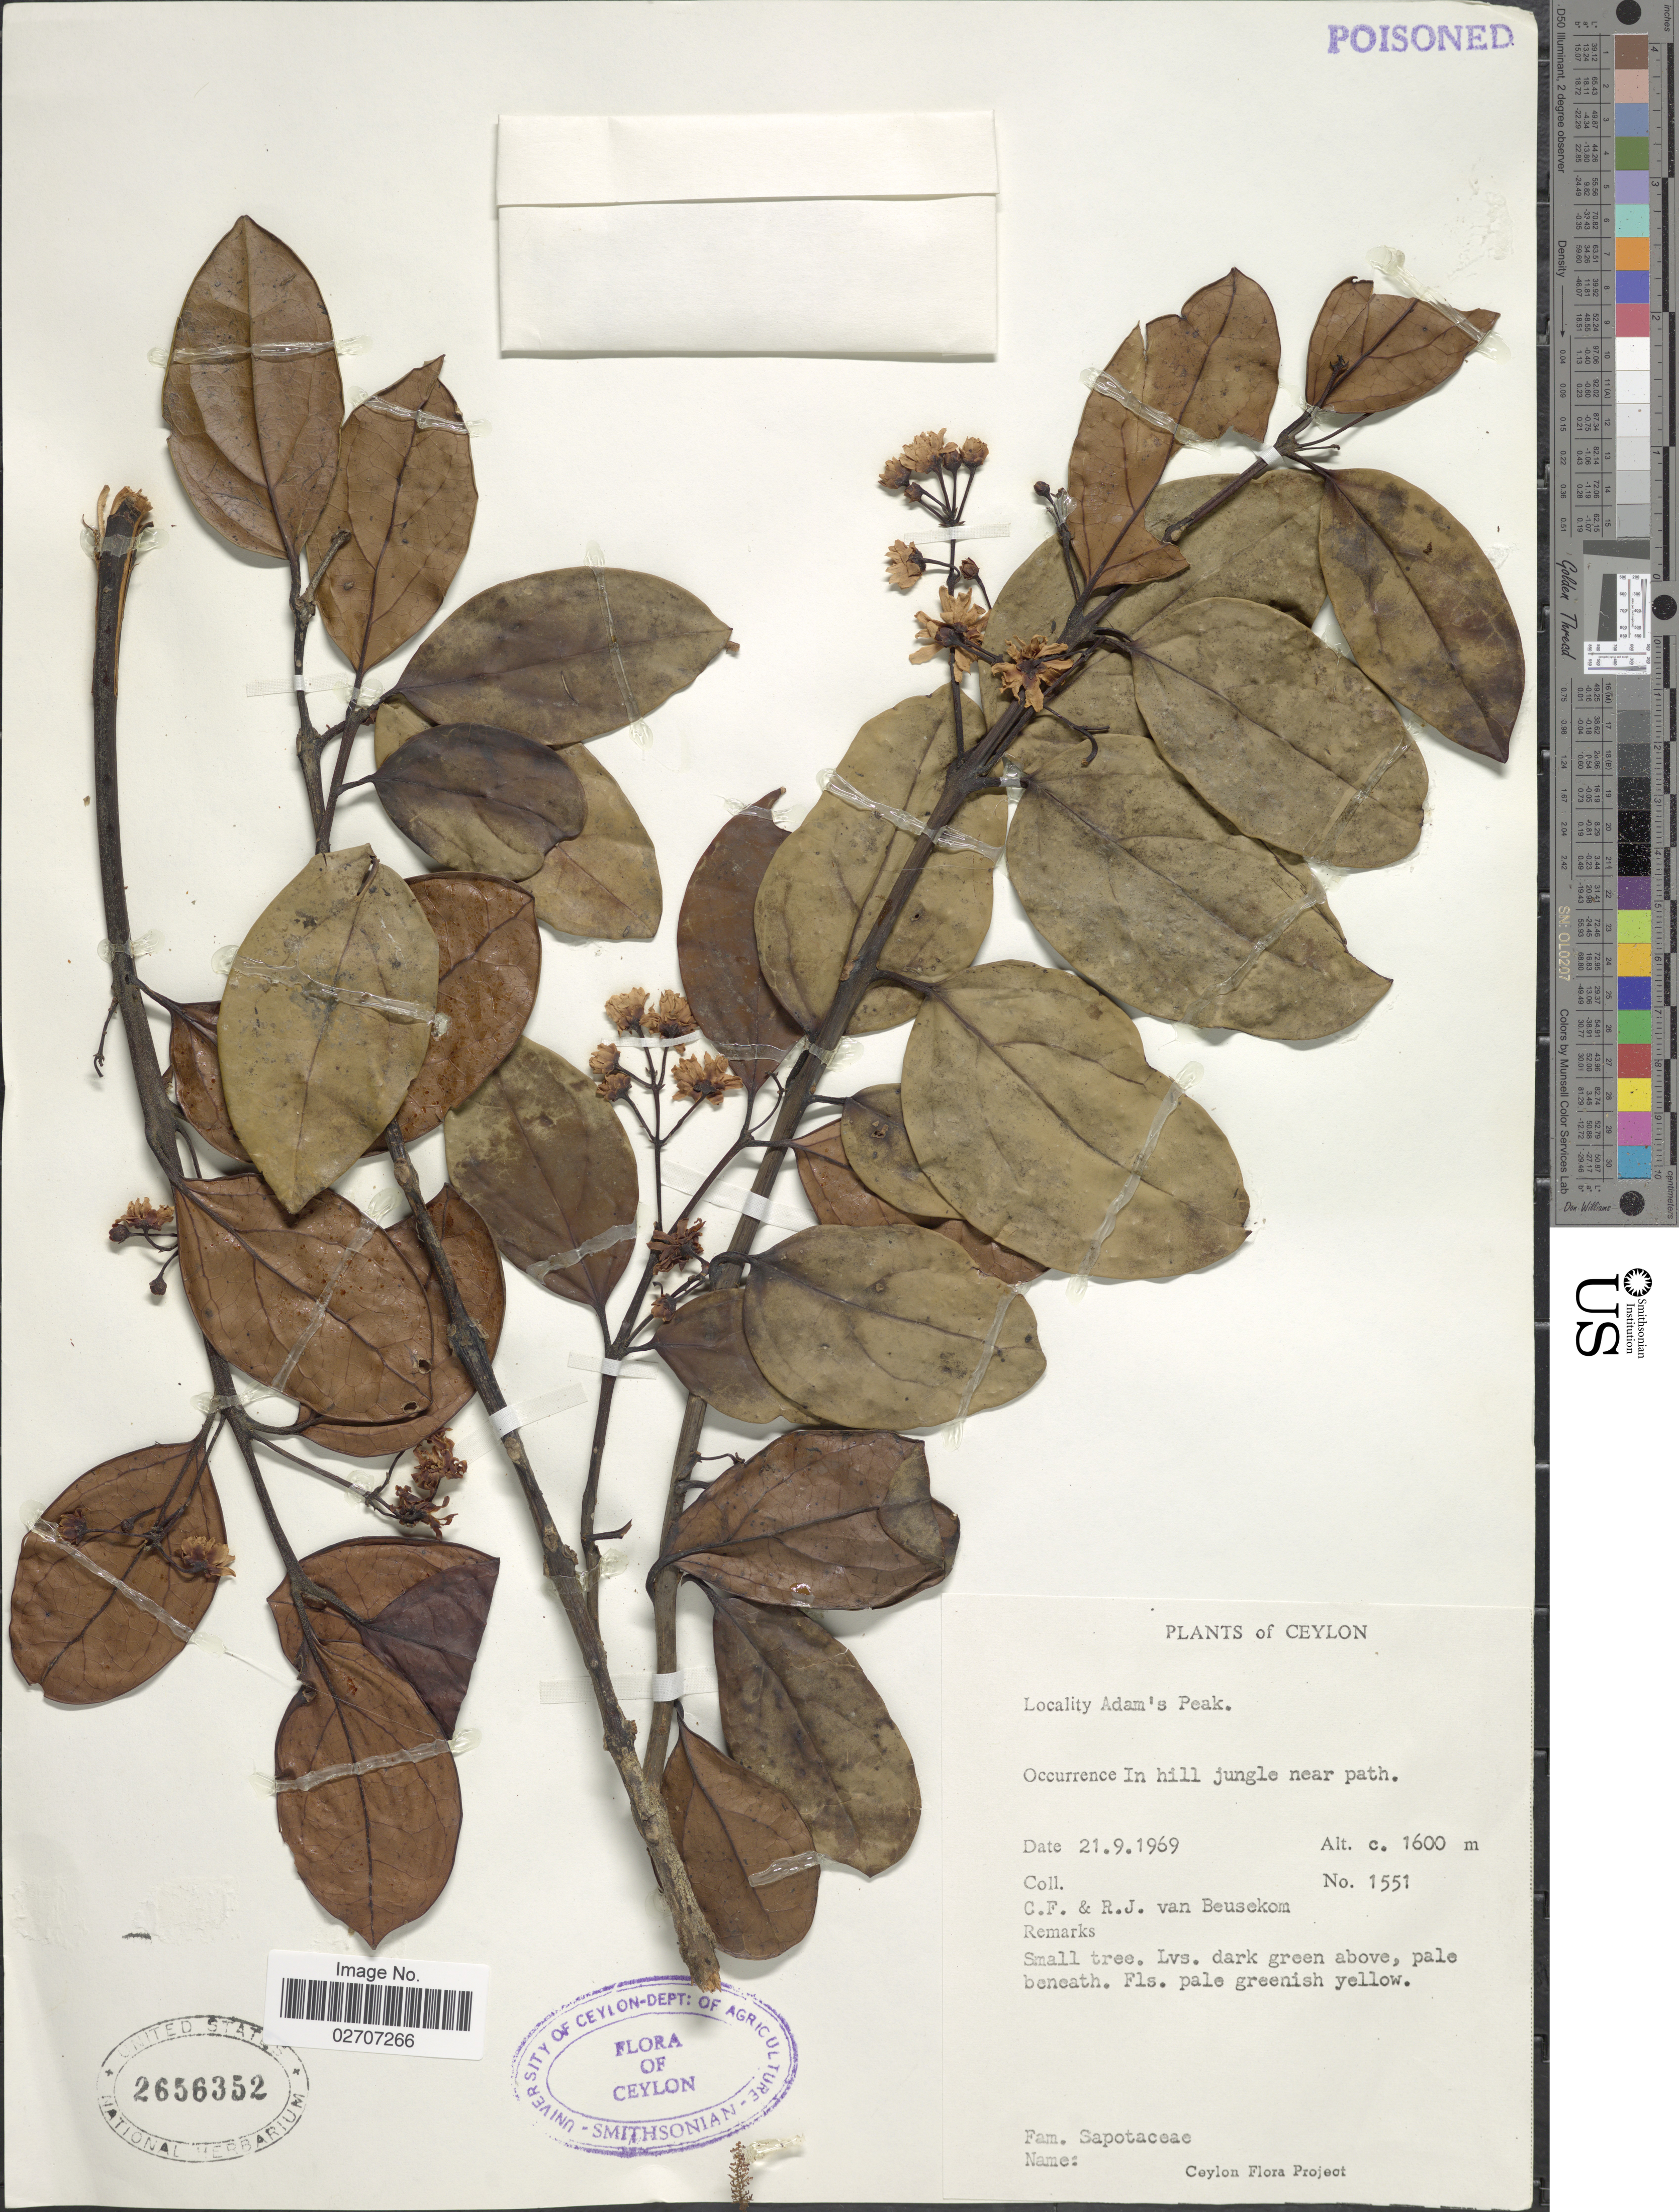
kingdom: Plantae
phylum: Tracheophyta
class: Magnoliopsida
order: Ericales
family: Sapotaceae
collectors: C. F. Beusekom & R. van Beusecom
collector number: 1551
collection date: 1969-09-21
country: Sri Lanka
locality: Ceylon. Adam's Peak. In hill jungle near path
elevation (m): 1600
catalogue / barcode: US 2656352